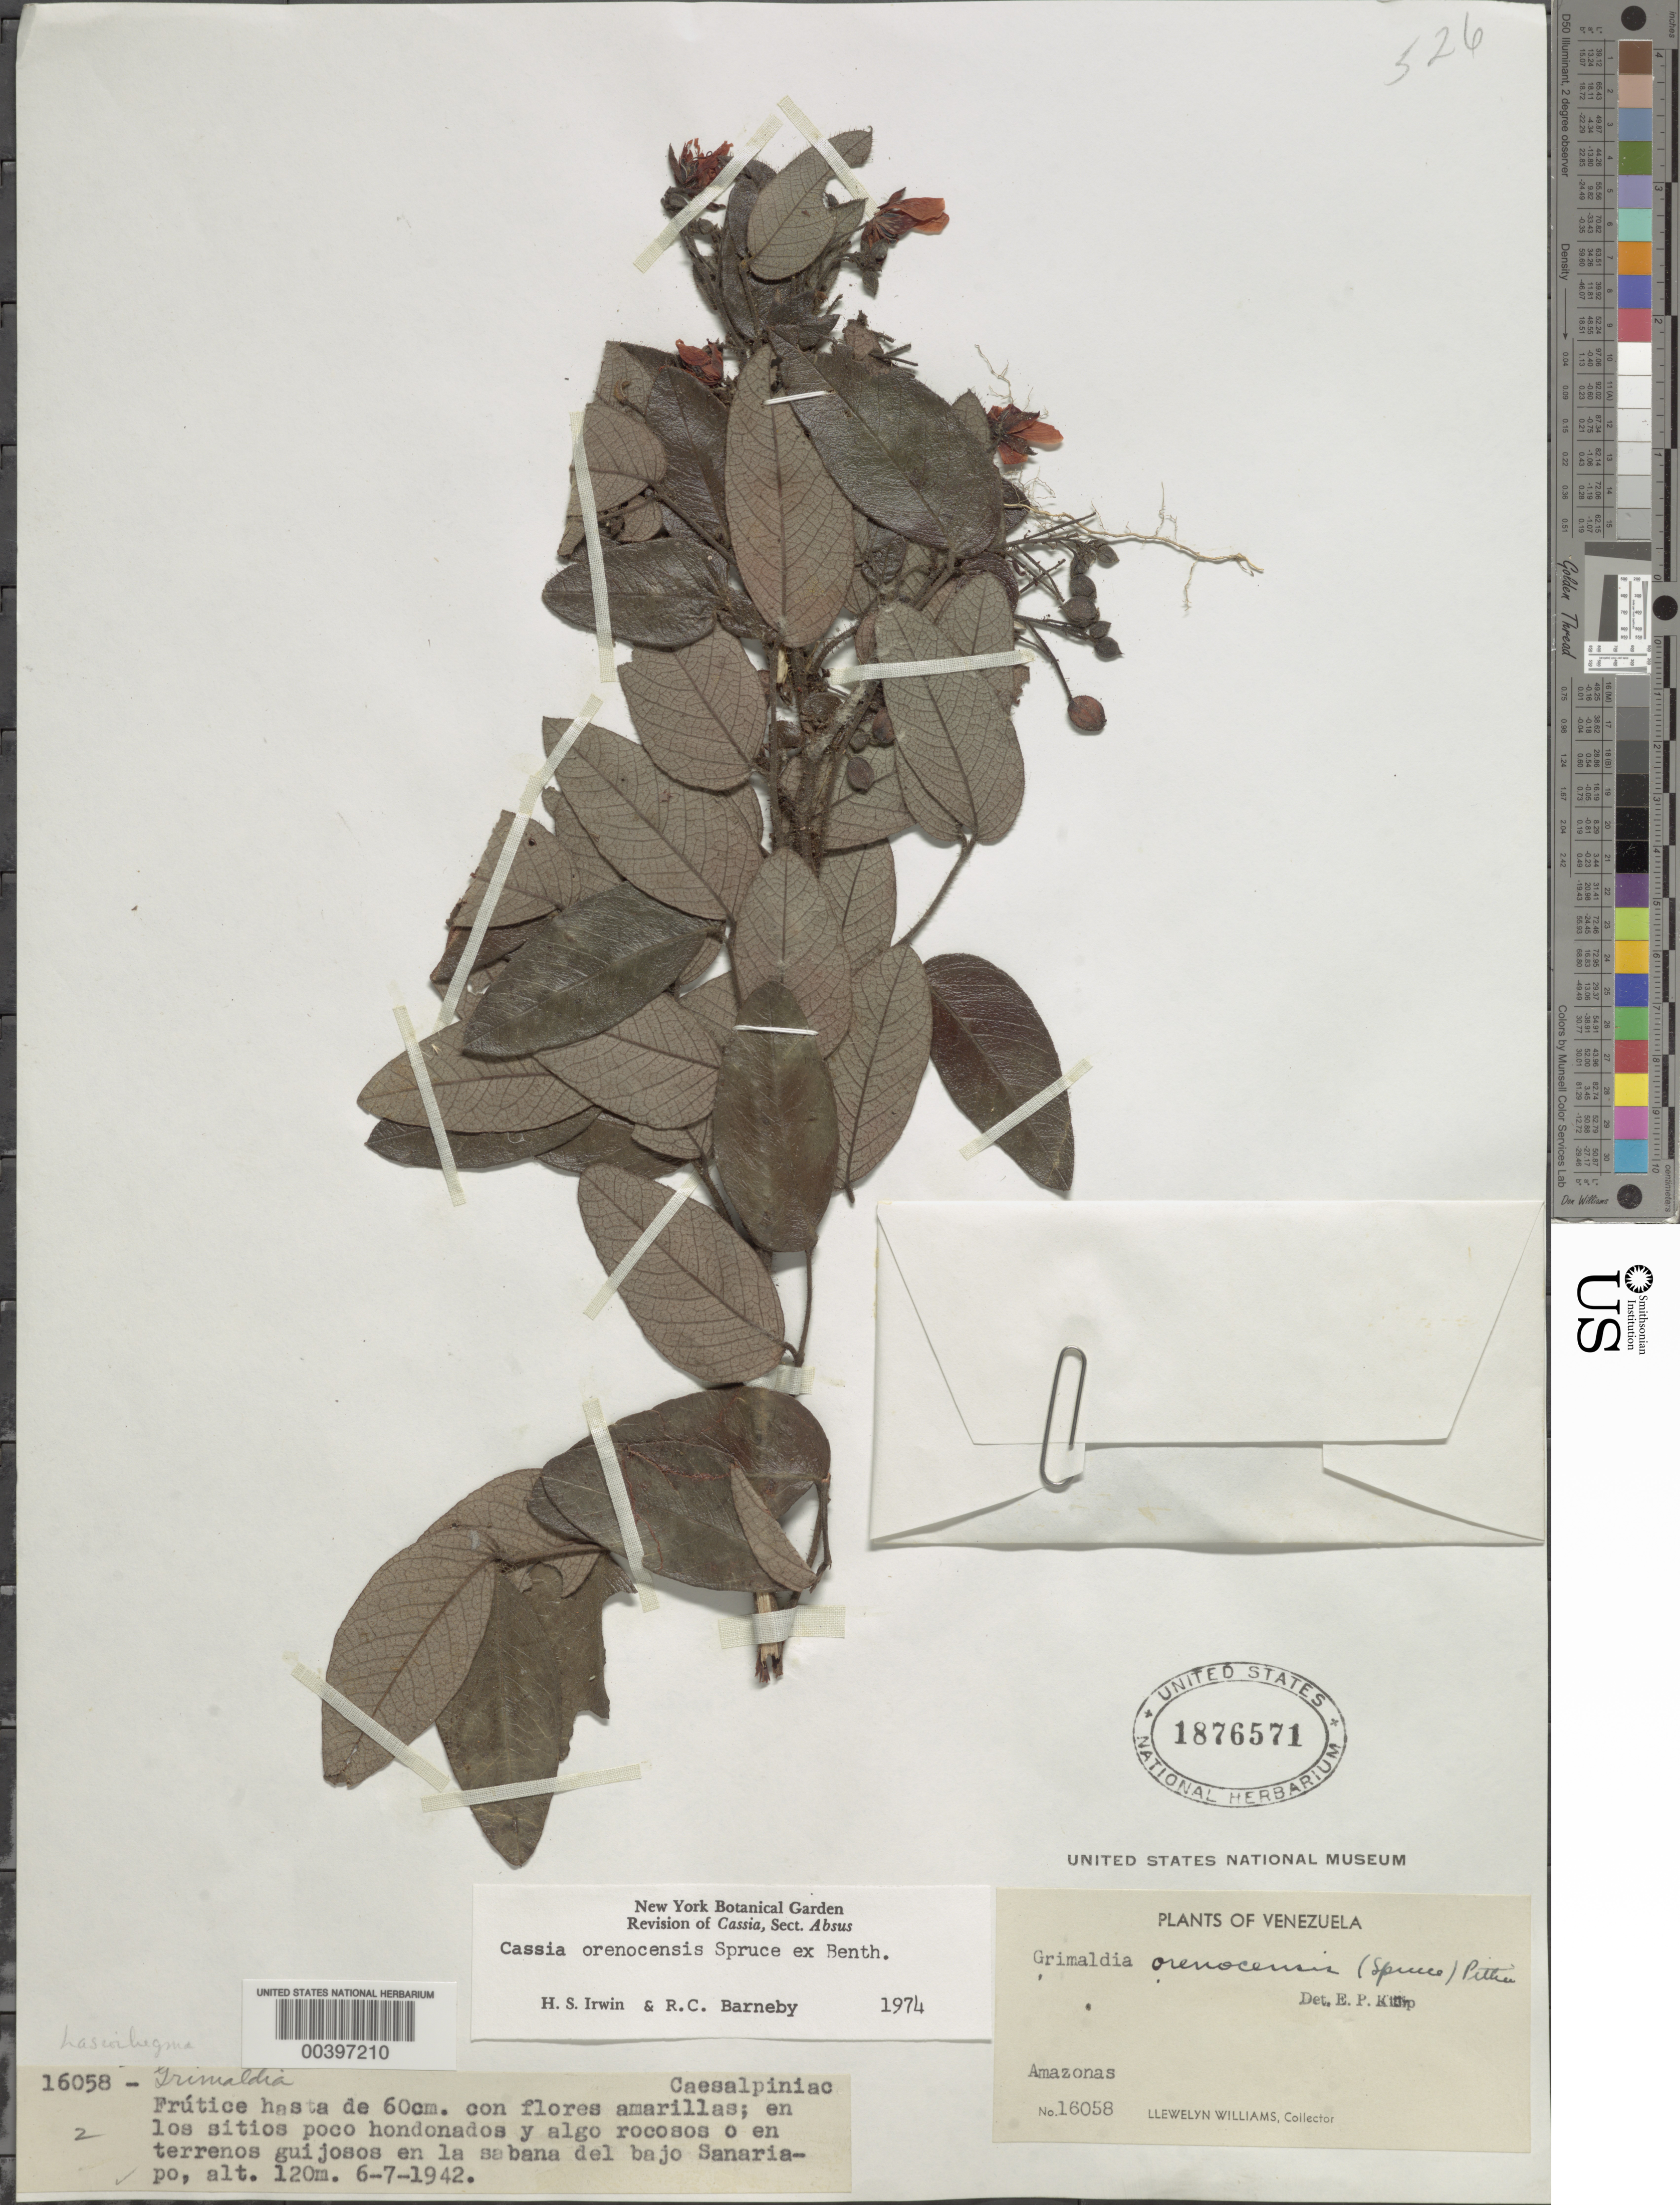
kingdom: Plantae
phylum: Tracheophyta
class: Magnoliopsida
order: Fabales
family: Fabaceae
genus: Chamaecrista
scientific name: Chamaecrista orenocensis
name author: (Spruce ex Benth.) H.S. Irwin & Barneby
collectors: Ll. Williams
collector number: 16058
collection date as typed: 06 Jul 1942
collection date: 1942-07-06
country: Venezuela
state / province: Amazonas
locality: En la sabana del bajo sanariapo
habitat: En sitios poco hondonados y algo rocosos o en terrenos guijosos en la sabana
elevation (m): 120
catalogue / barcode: US 1876571